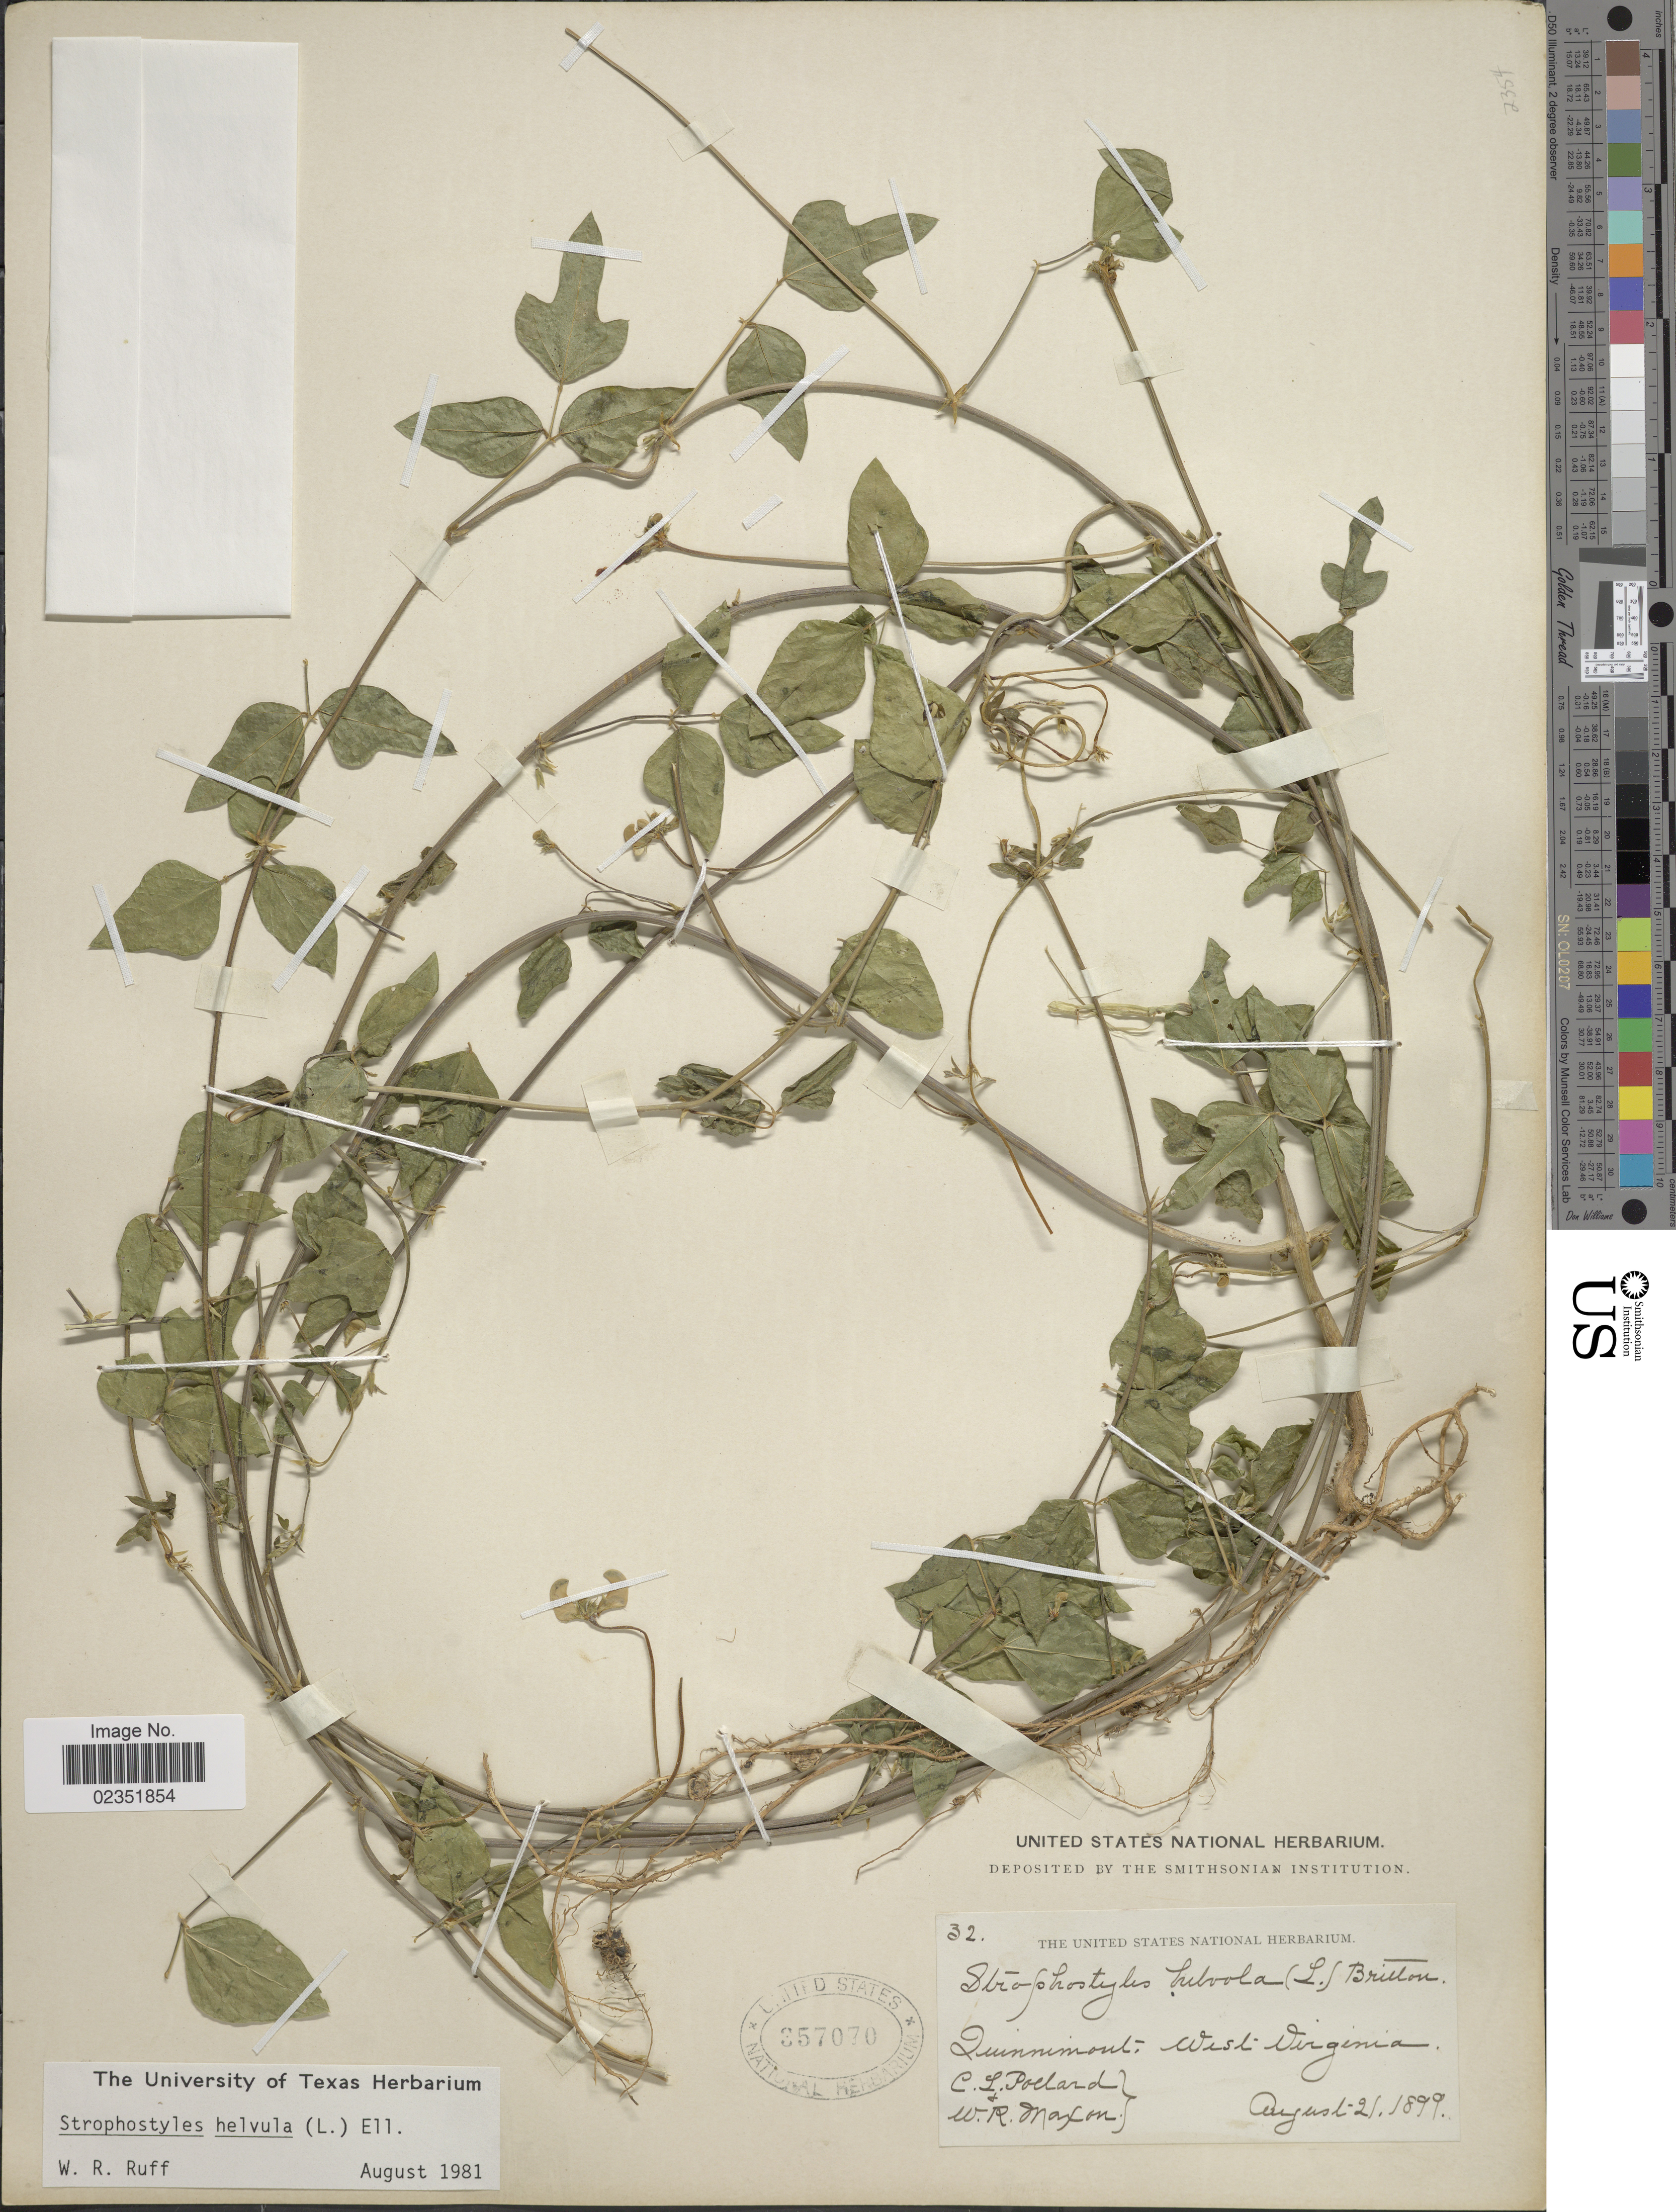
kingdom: Plantae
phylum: Tracheophyta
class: Magnoliopsida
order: Fabales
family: Fabaceae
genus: Strophostyles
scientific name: Strophostyles helvola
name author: (L.) Elliott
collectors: C. L. Pollard & W. R. Maxon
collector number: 32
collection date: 1899-08-21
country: United States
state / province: West Virginia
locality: Quinnimont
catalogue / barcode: US 357070